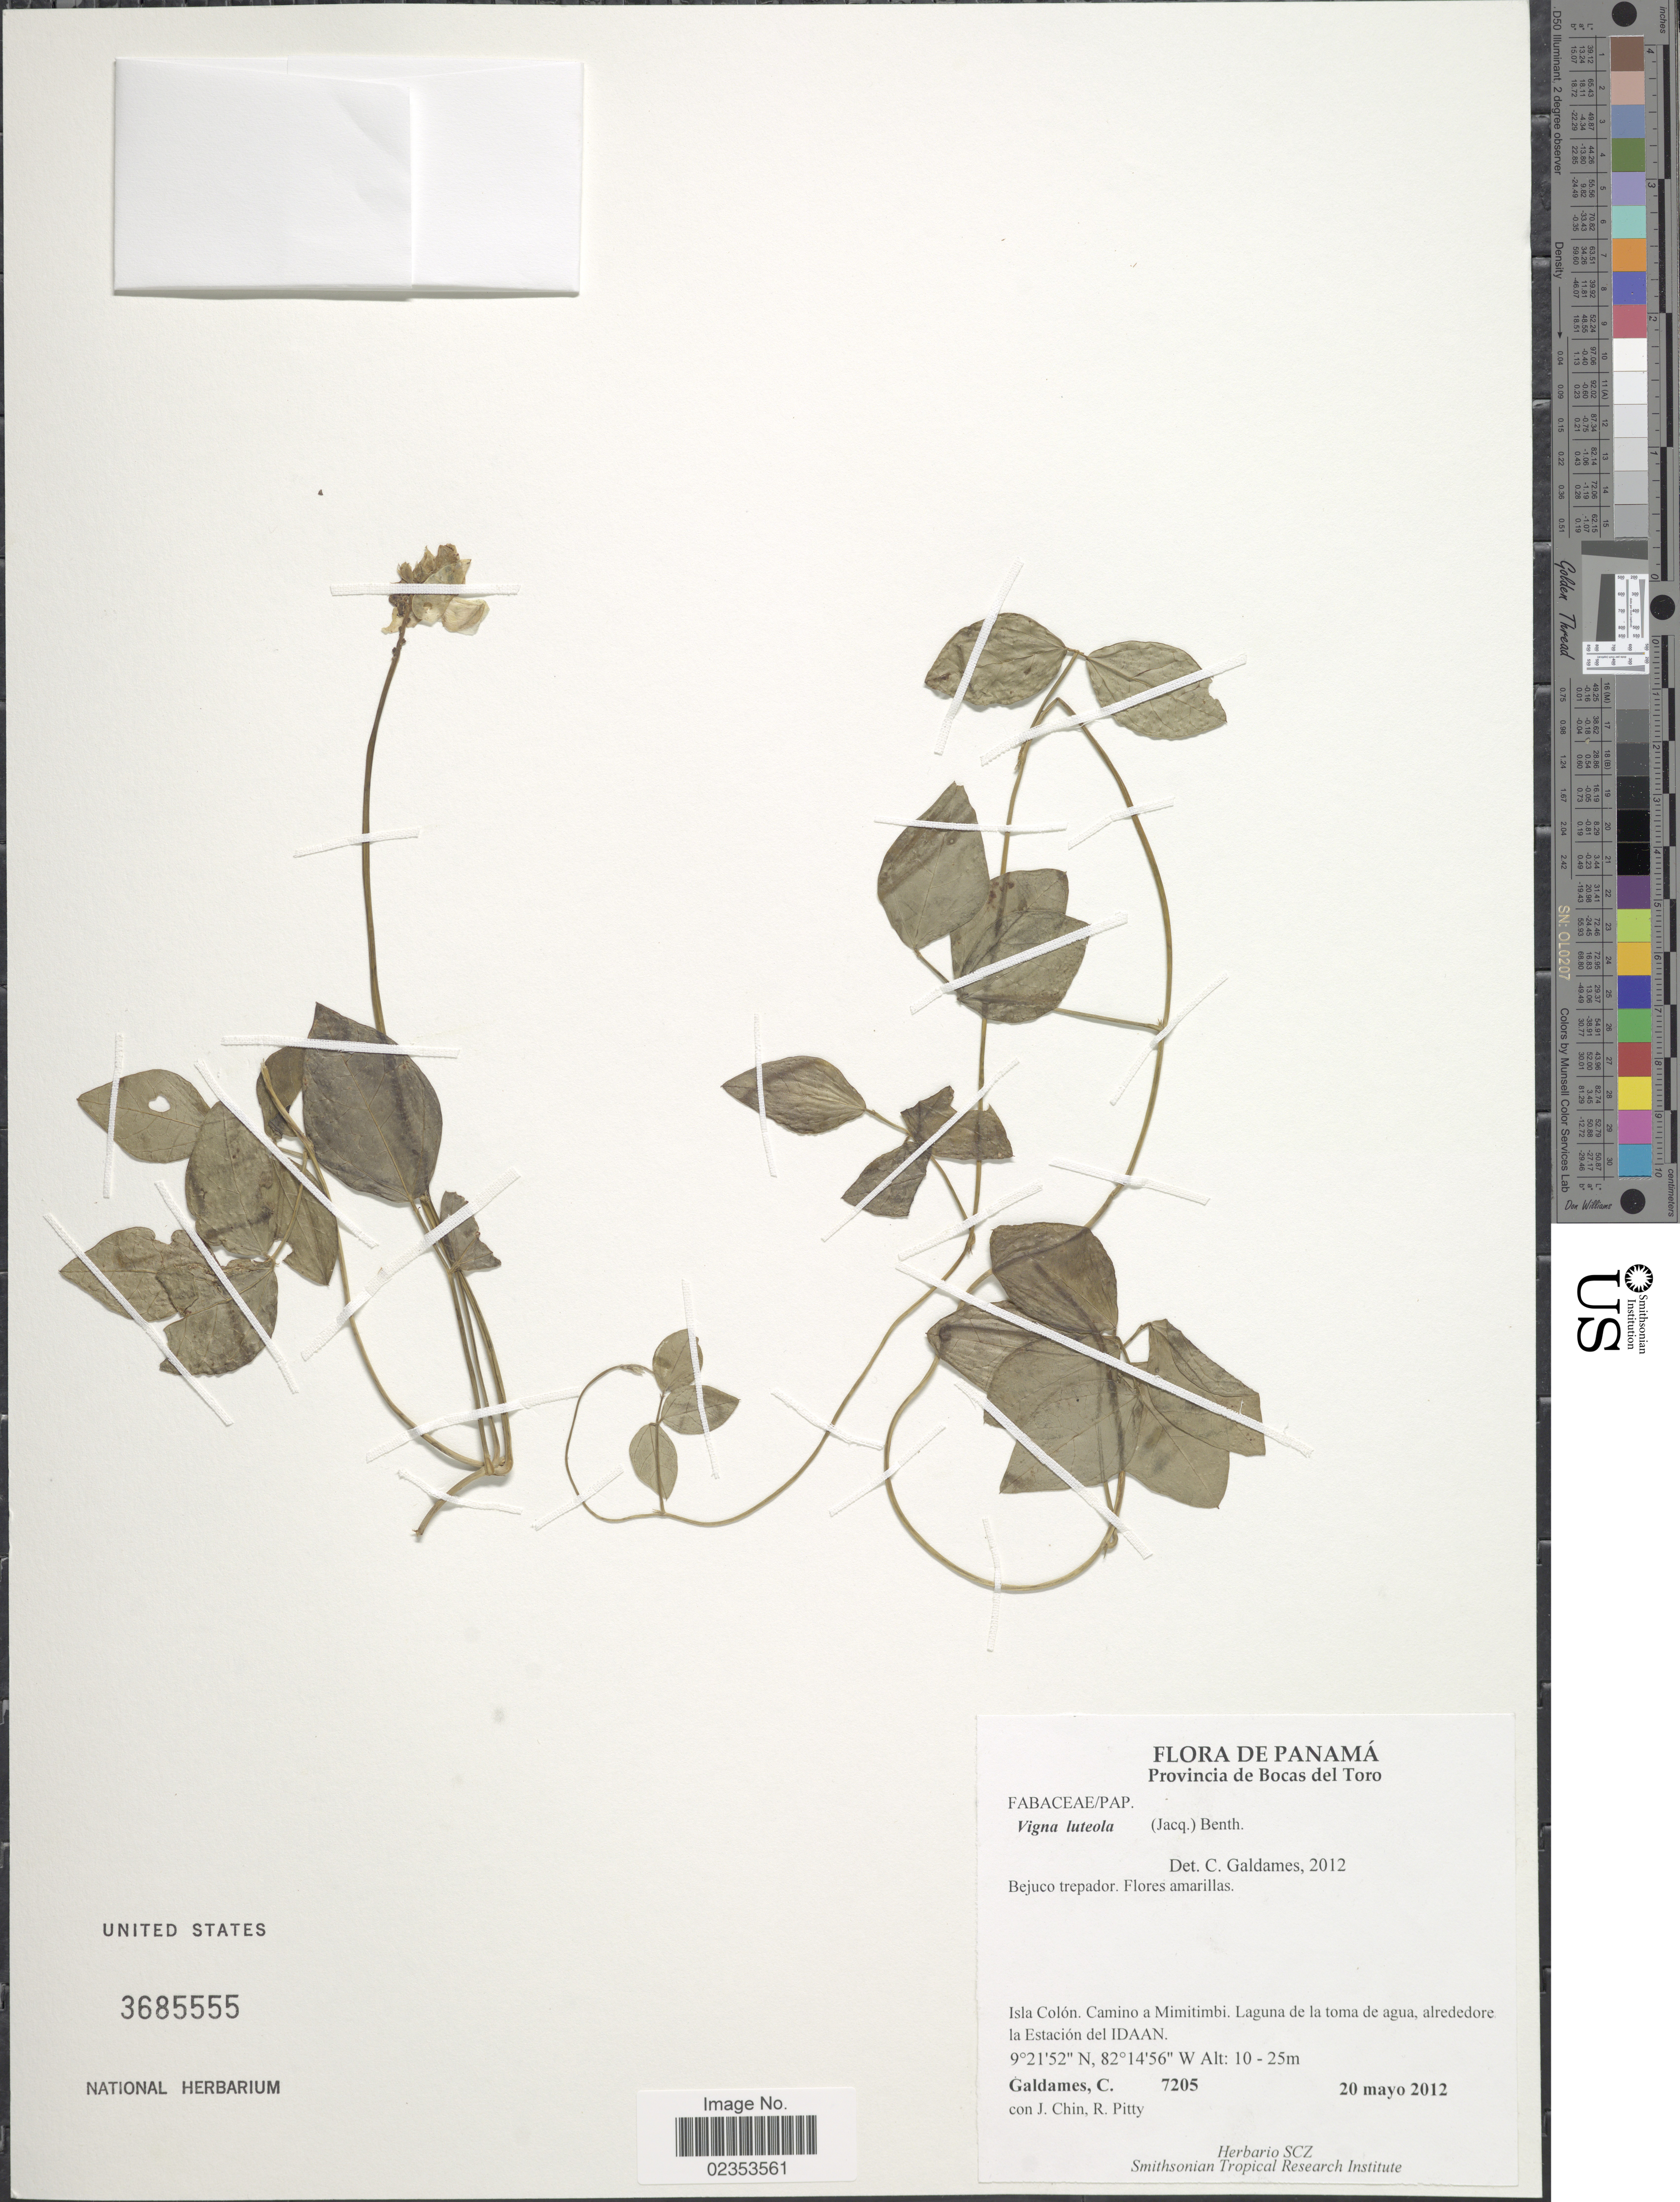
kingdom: Plantae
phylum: Tracheophyta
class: Magnoliopsida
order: Fabales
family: Fabaceae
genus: Vigna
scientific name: Vigna luteola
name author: (Jacq.) Benth.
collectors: C. Galdames, J. Chin & R. Pitty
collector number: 7205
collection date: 2012-05-20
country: Panama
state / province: Colón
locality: Provincia de Bocas del Toro. Isla Colon. Camino a Mimitimbi. Laguna de la toma de agua, alrededore la Estacion del IDAAN.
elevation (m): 10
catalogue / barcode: US 3685555